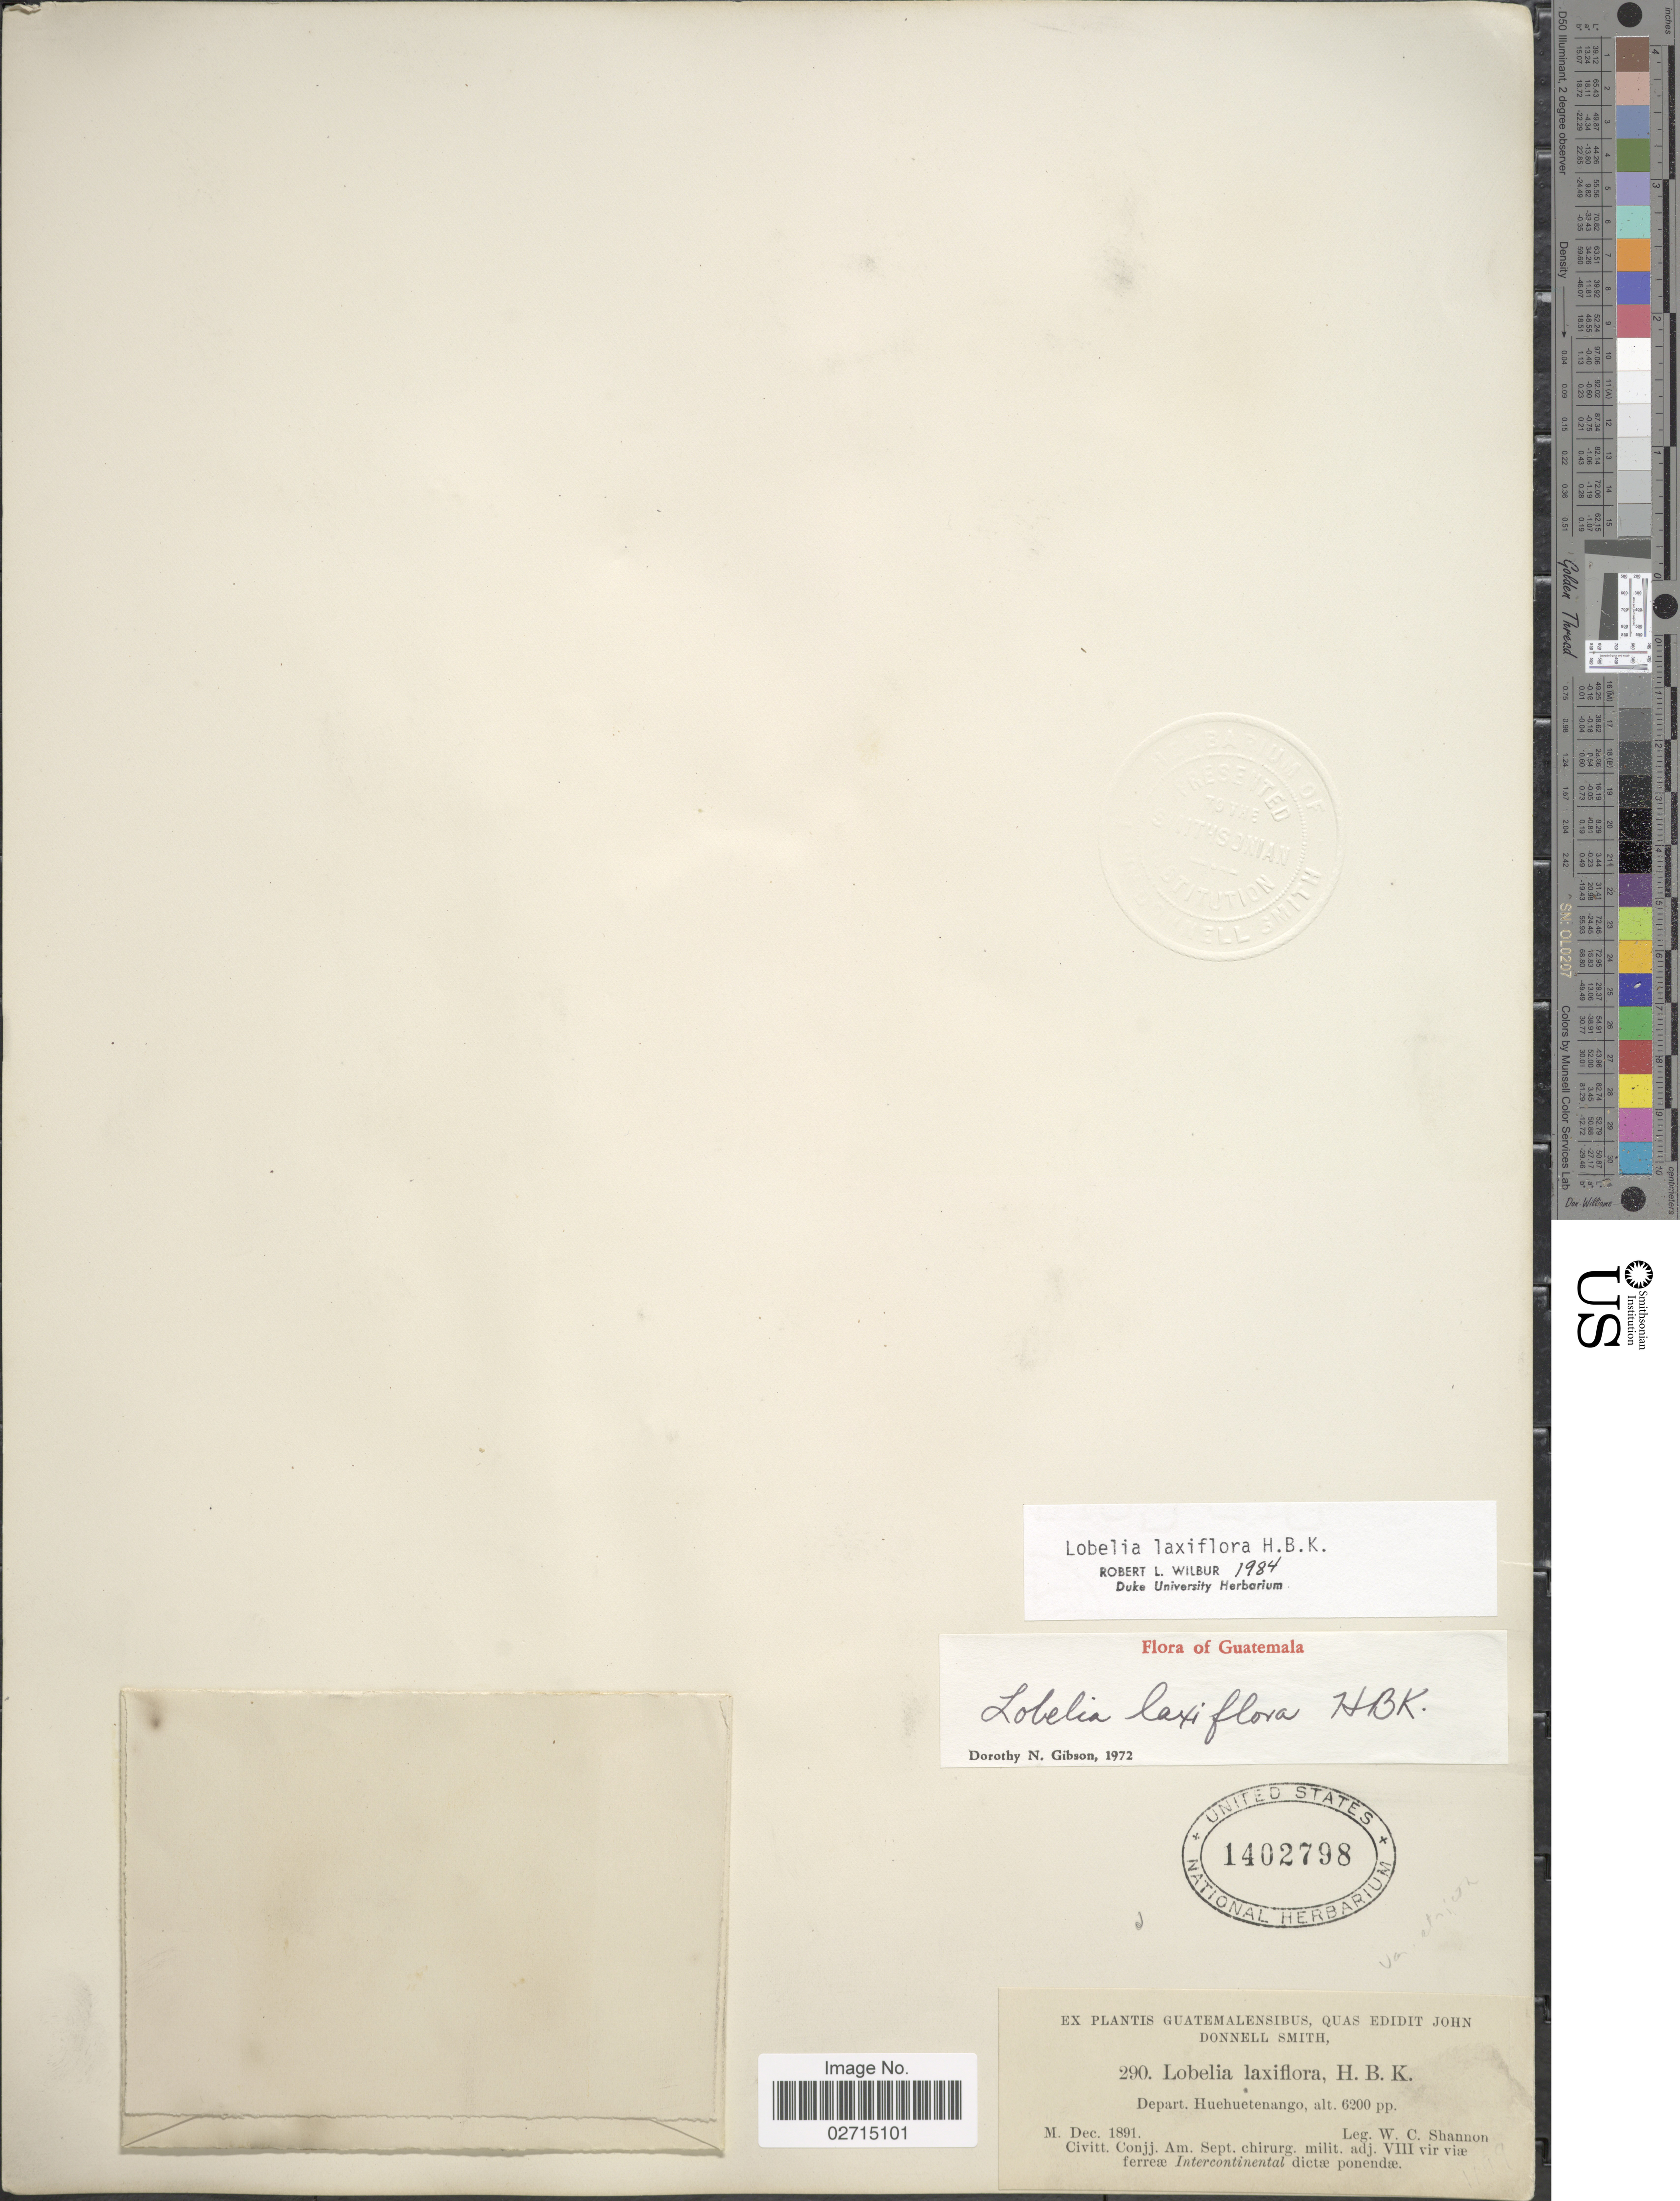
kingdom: Plantae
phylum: Tracheophyta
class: Magnoliopsida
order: Asterales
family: Campanulaceae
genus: Lobelia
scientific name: Lobelia laxiflora subsp. laxiflora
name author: Kunth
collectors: W. C. Shannon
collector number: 290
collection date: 1891-12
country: Guatemala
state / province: Huehuetenango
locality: Depart. Huehuetenango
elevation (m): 1890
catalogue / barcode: US 1402798